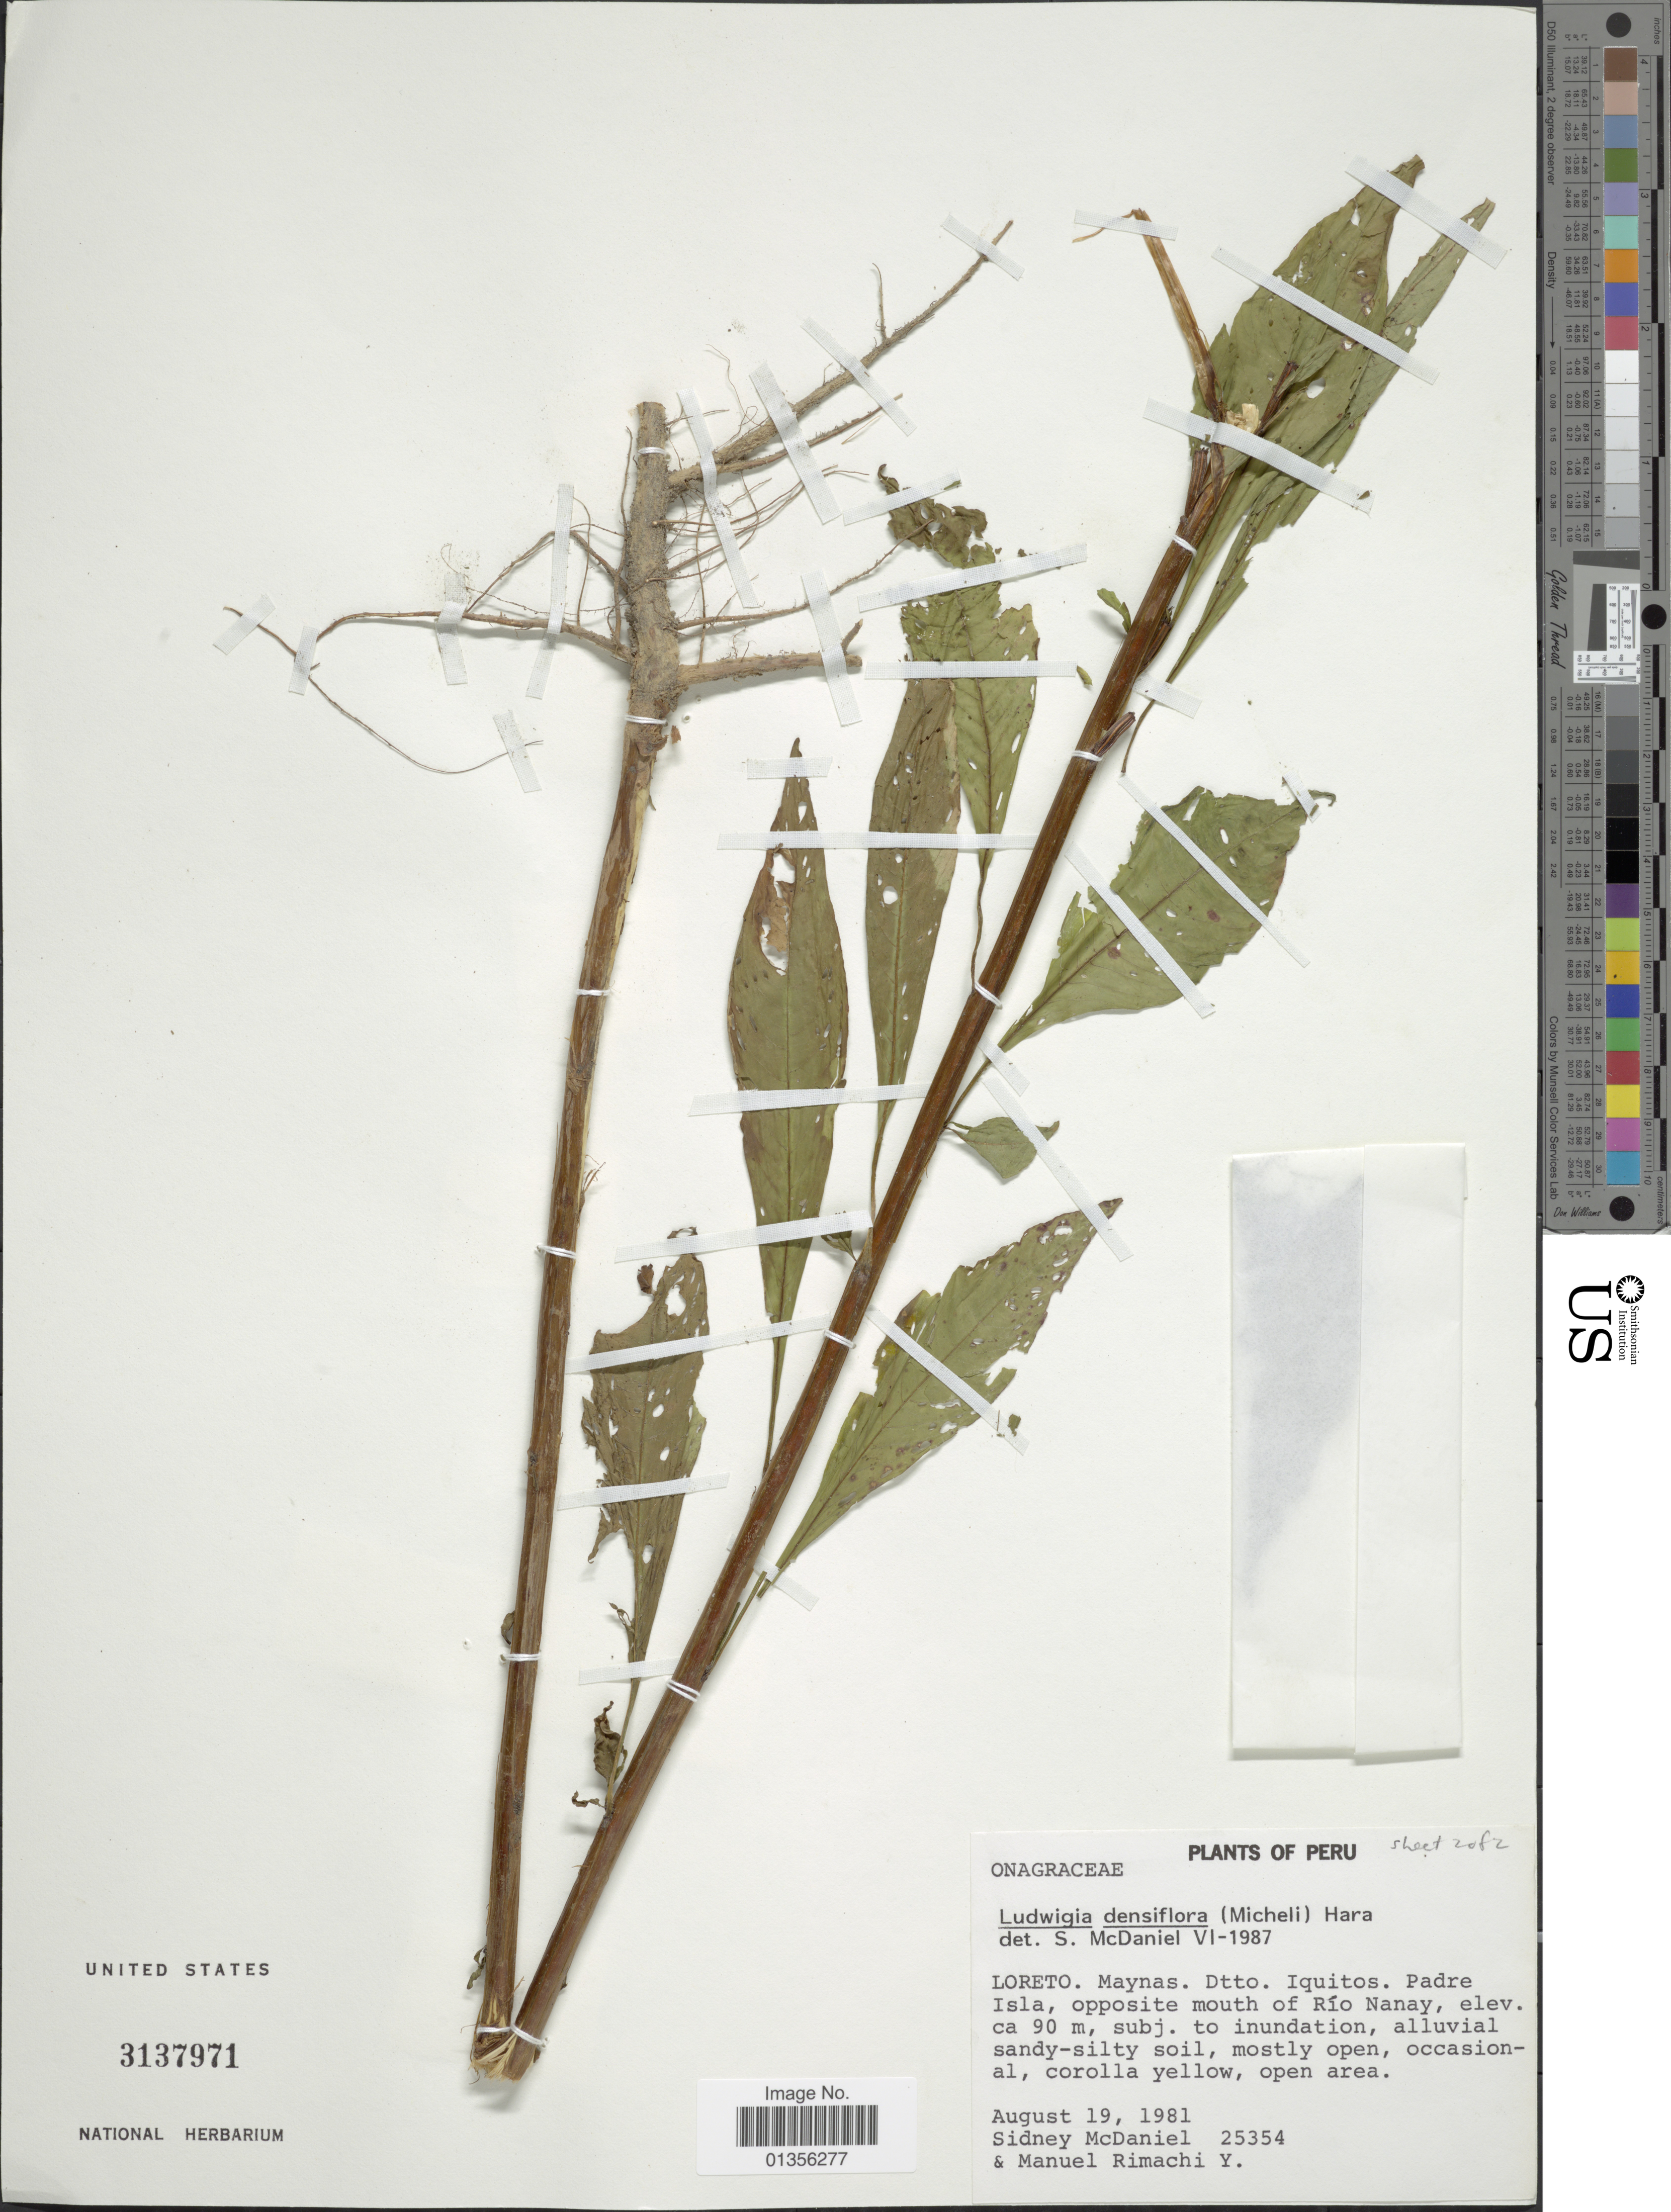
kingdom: Plantae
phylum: Tracheophyta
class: Magnoliopsida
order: Myrtales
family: Onagraceae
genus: Ludwigia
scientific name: Ludwigia densiflora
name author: (Micheli) H. Hara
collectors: S. McDaniel & M. Rimachi Y.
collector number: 25354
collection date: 1981-08-19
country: Peru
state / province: Loreto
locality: Maynas. Dtto. Iquitos. Padre Isla, opposite mouth of Río Nanay.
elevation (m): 90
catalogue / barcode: US 3137971